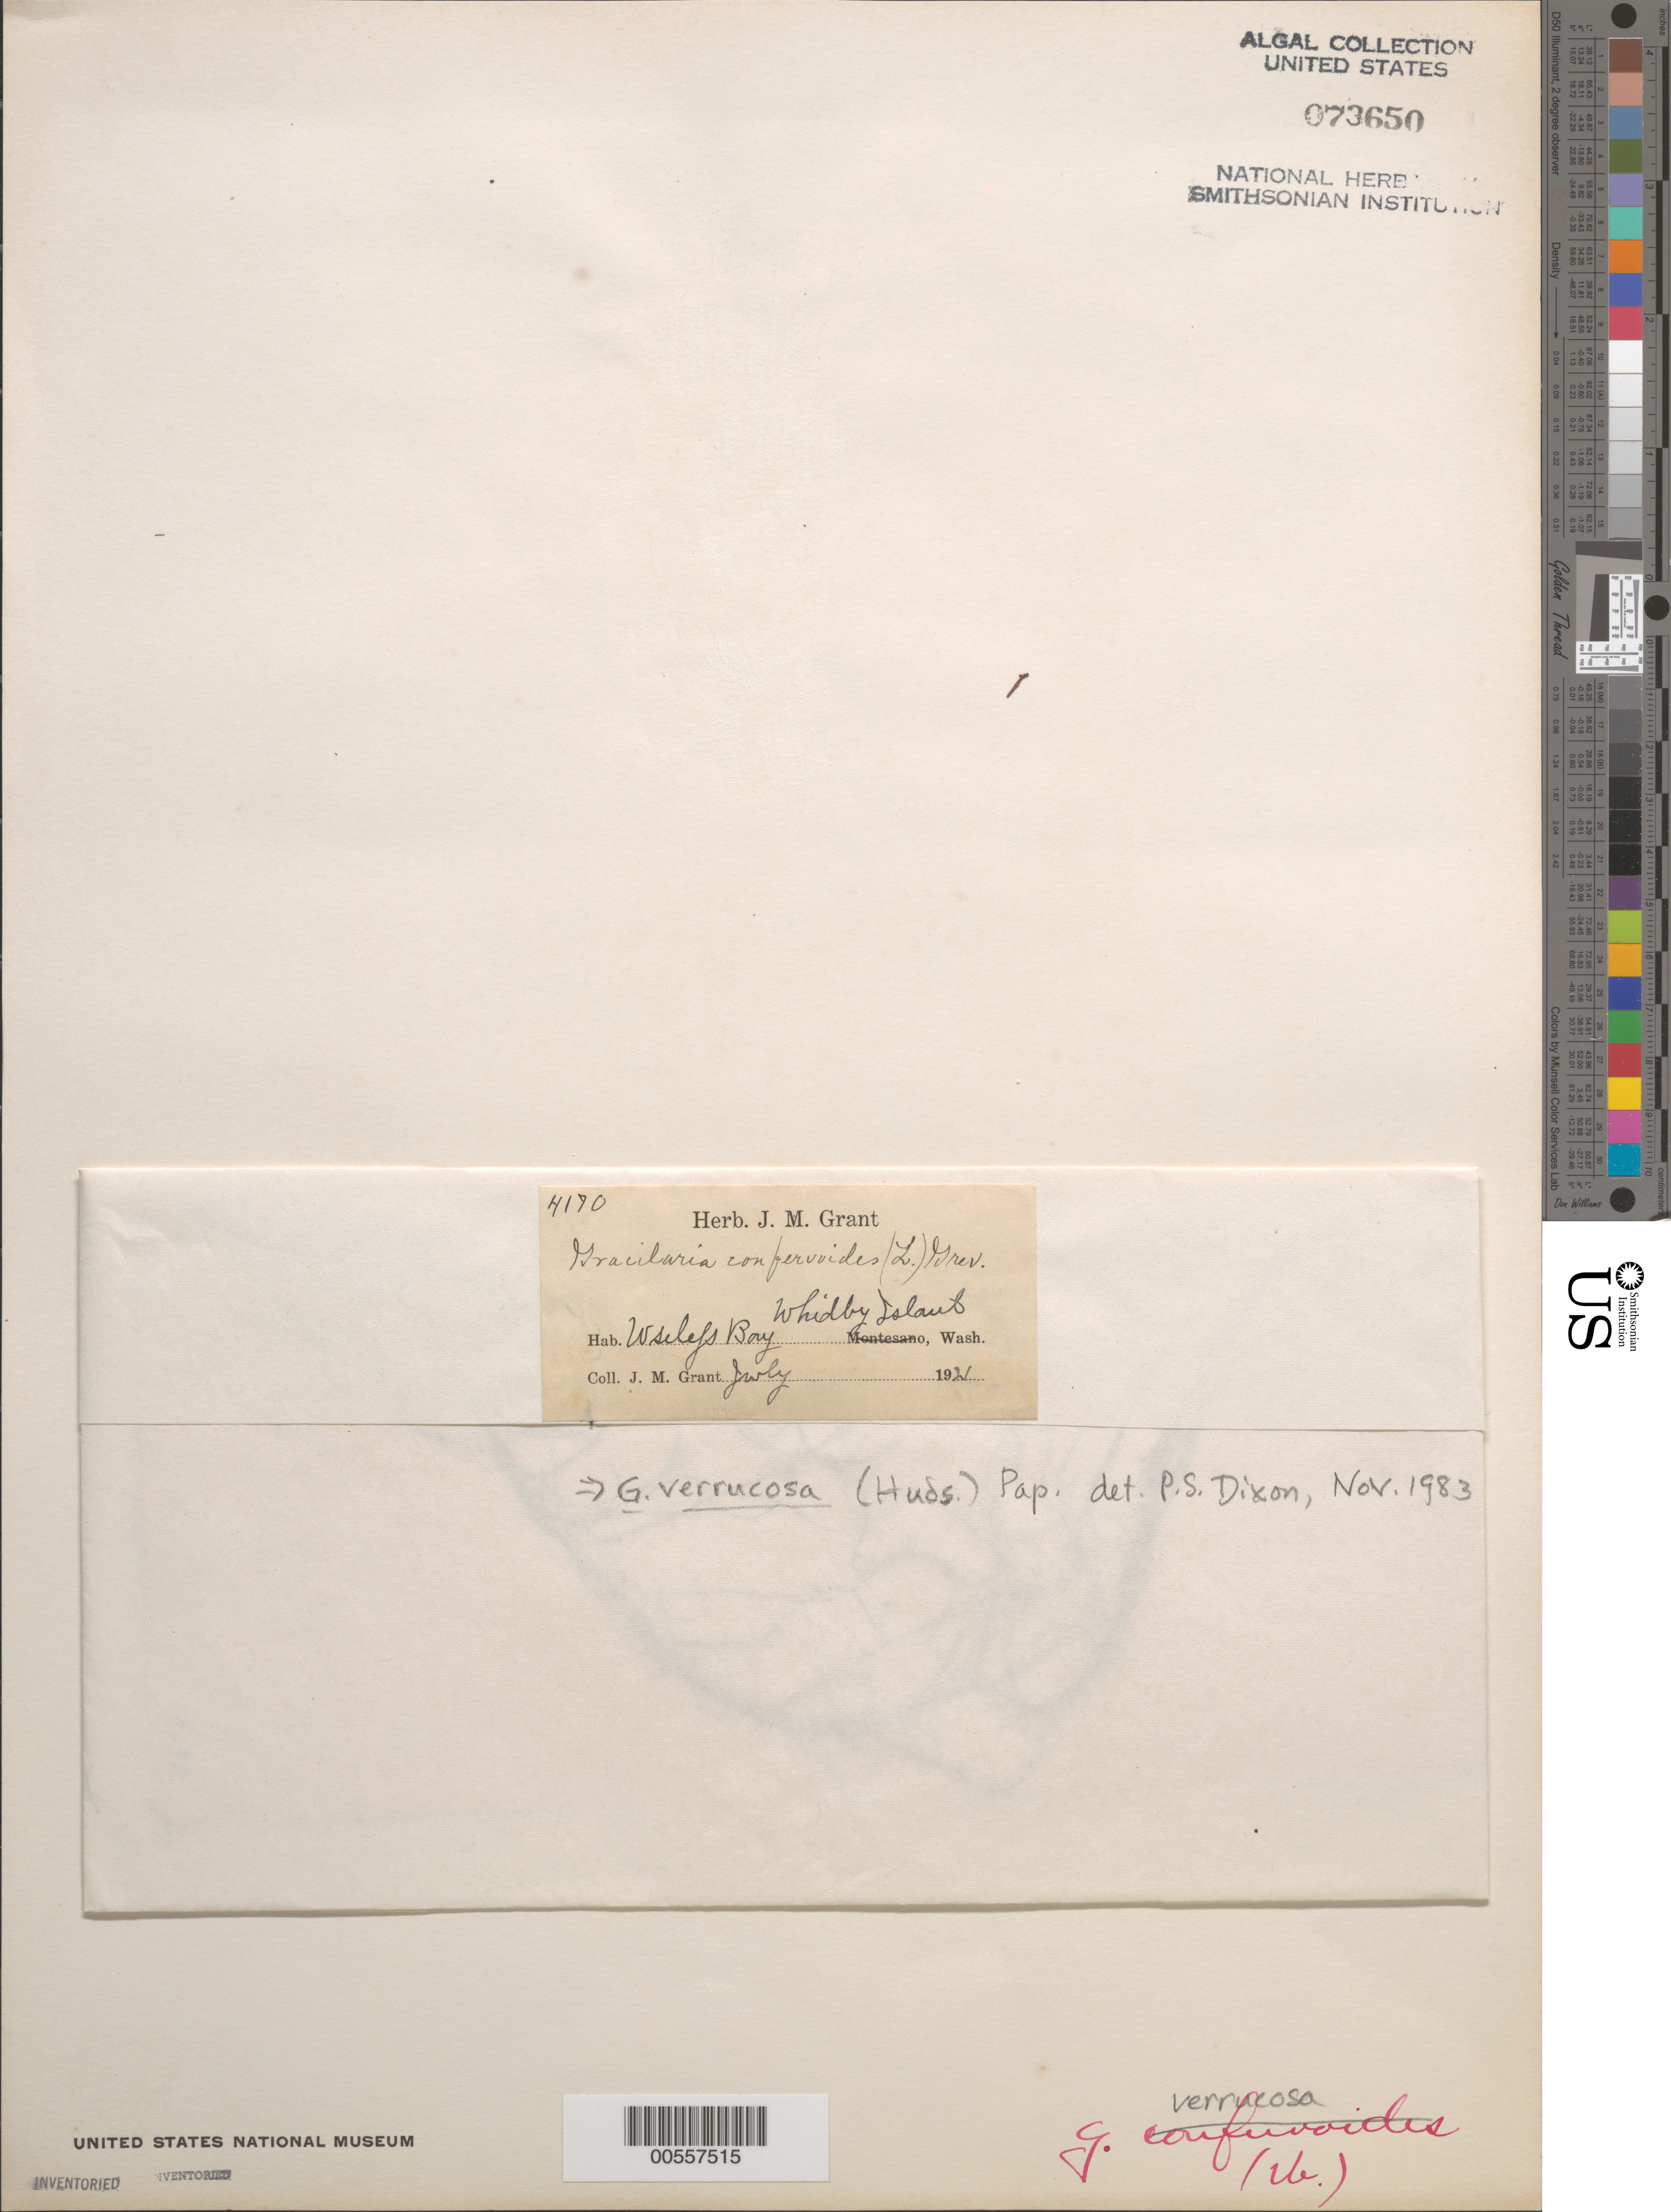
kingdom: Plantae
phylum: Rhodophyta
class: Florideophyceae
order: Gracilariales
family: Gracilariaceae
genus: Gracilariopsis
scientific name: Gracilariopsis longissima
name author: (S.G. Gmel.) Steentoft et al.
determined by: Algae name updating Project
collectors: J. M. Grant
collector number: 4170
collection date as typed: Jul 1921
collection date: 1921-07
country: United States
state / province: Washington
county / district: Island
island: Whidbey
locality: Wselefs Bay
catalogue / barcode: US 73650